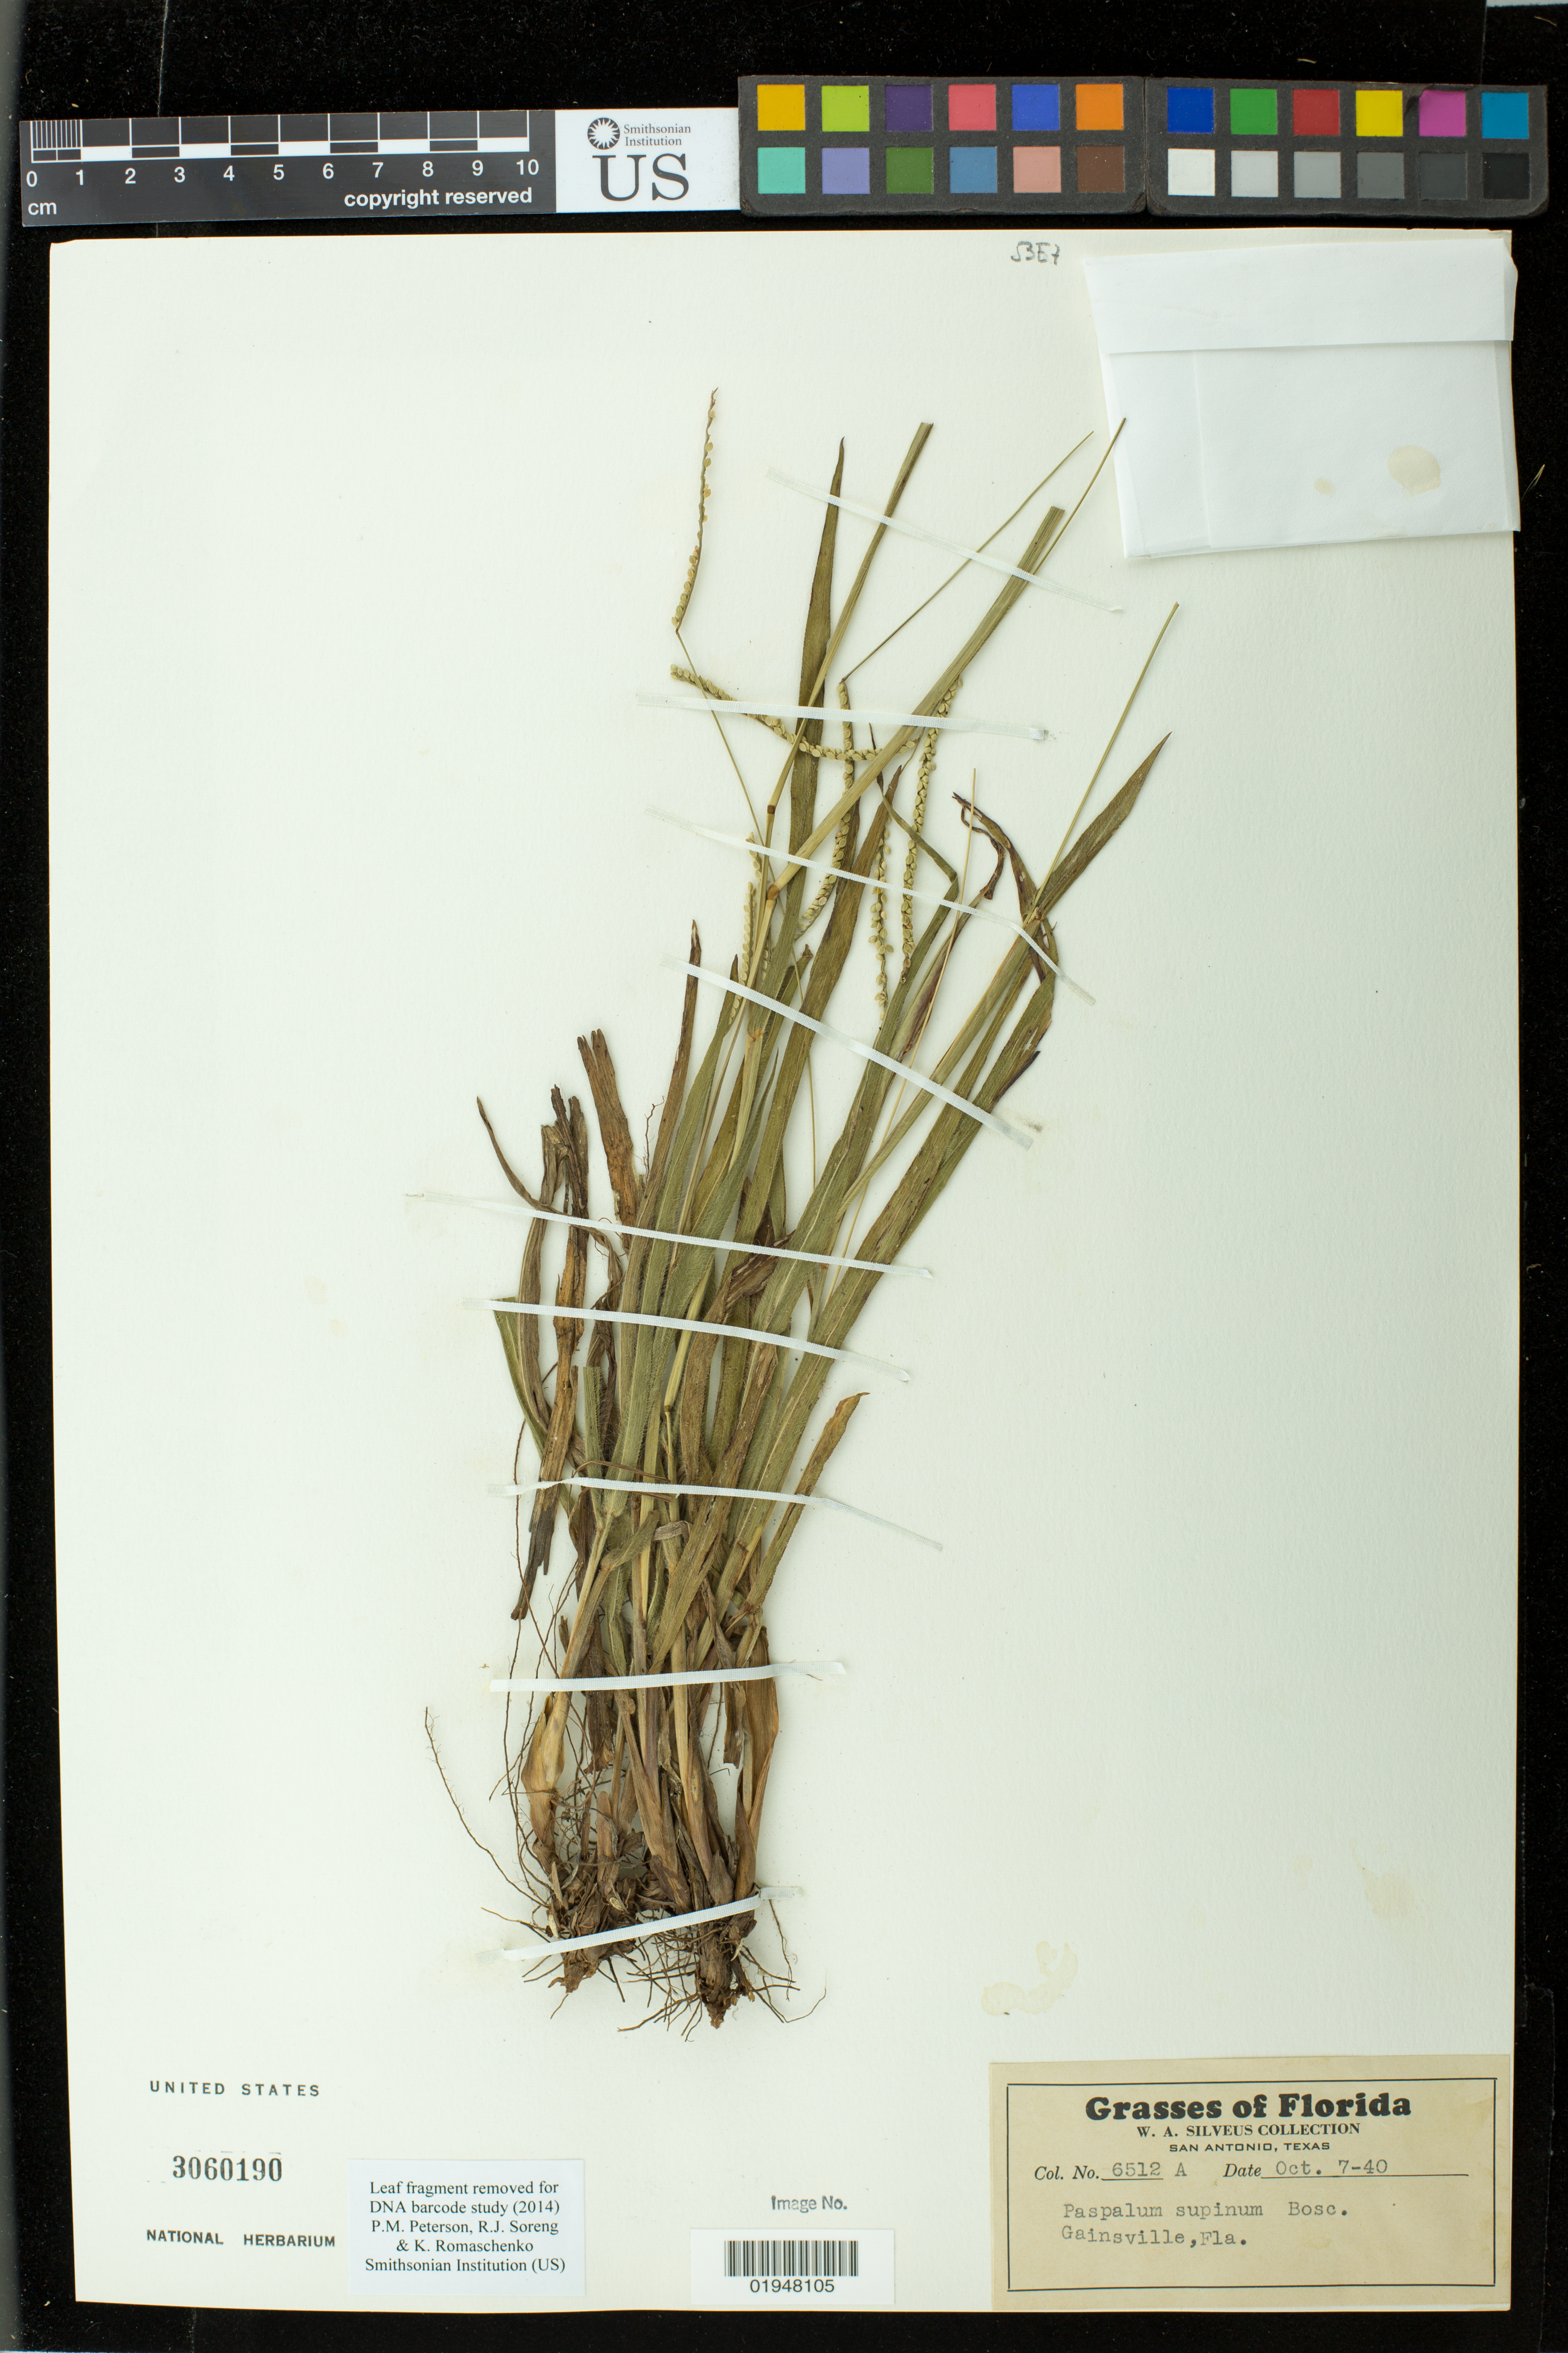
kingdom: Plantae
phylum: Tracheophyta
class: Liliopsida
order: Poales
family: Poaceae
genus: Paspalum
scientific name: Paspalum supinum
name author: Bosc ex Poir. in Lam.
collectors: W. Silveus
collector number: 6512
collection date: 1940-10-07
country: United States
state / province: Florida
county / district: Alachua County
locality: Gainsville [Gainesville]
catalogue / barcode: US 3060190